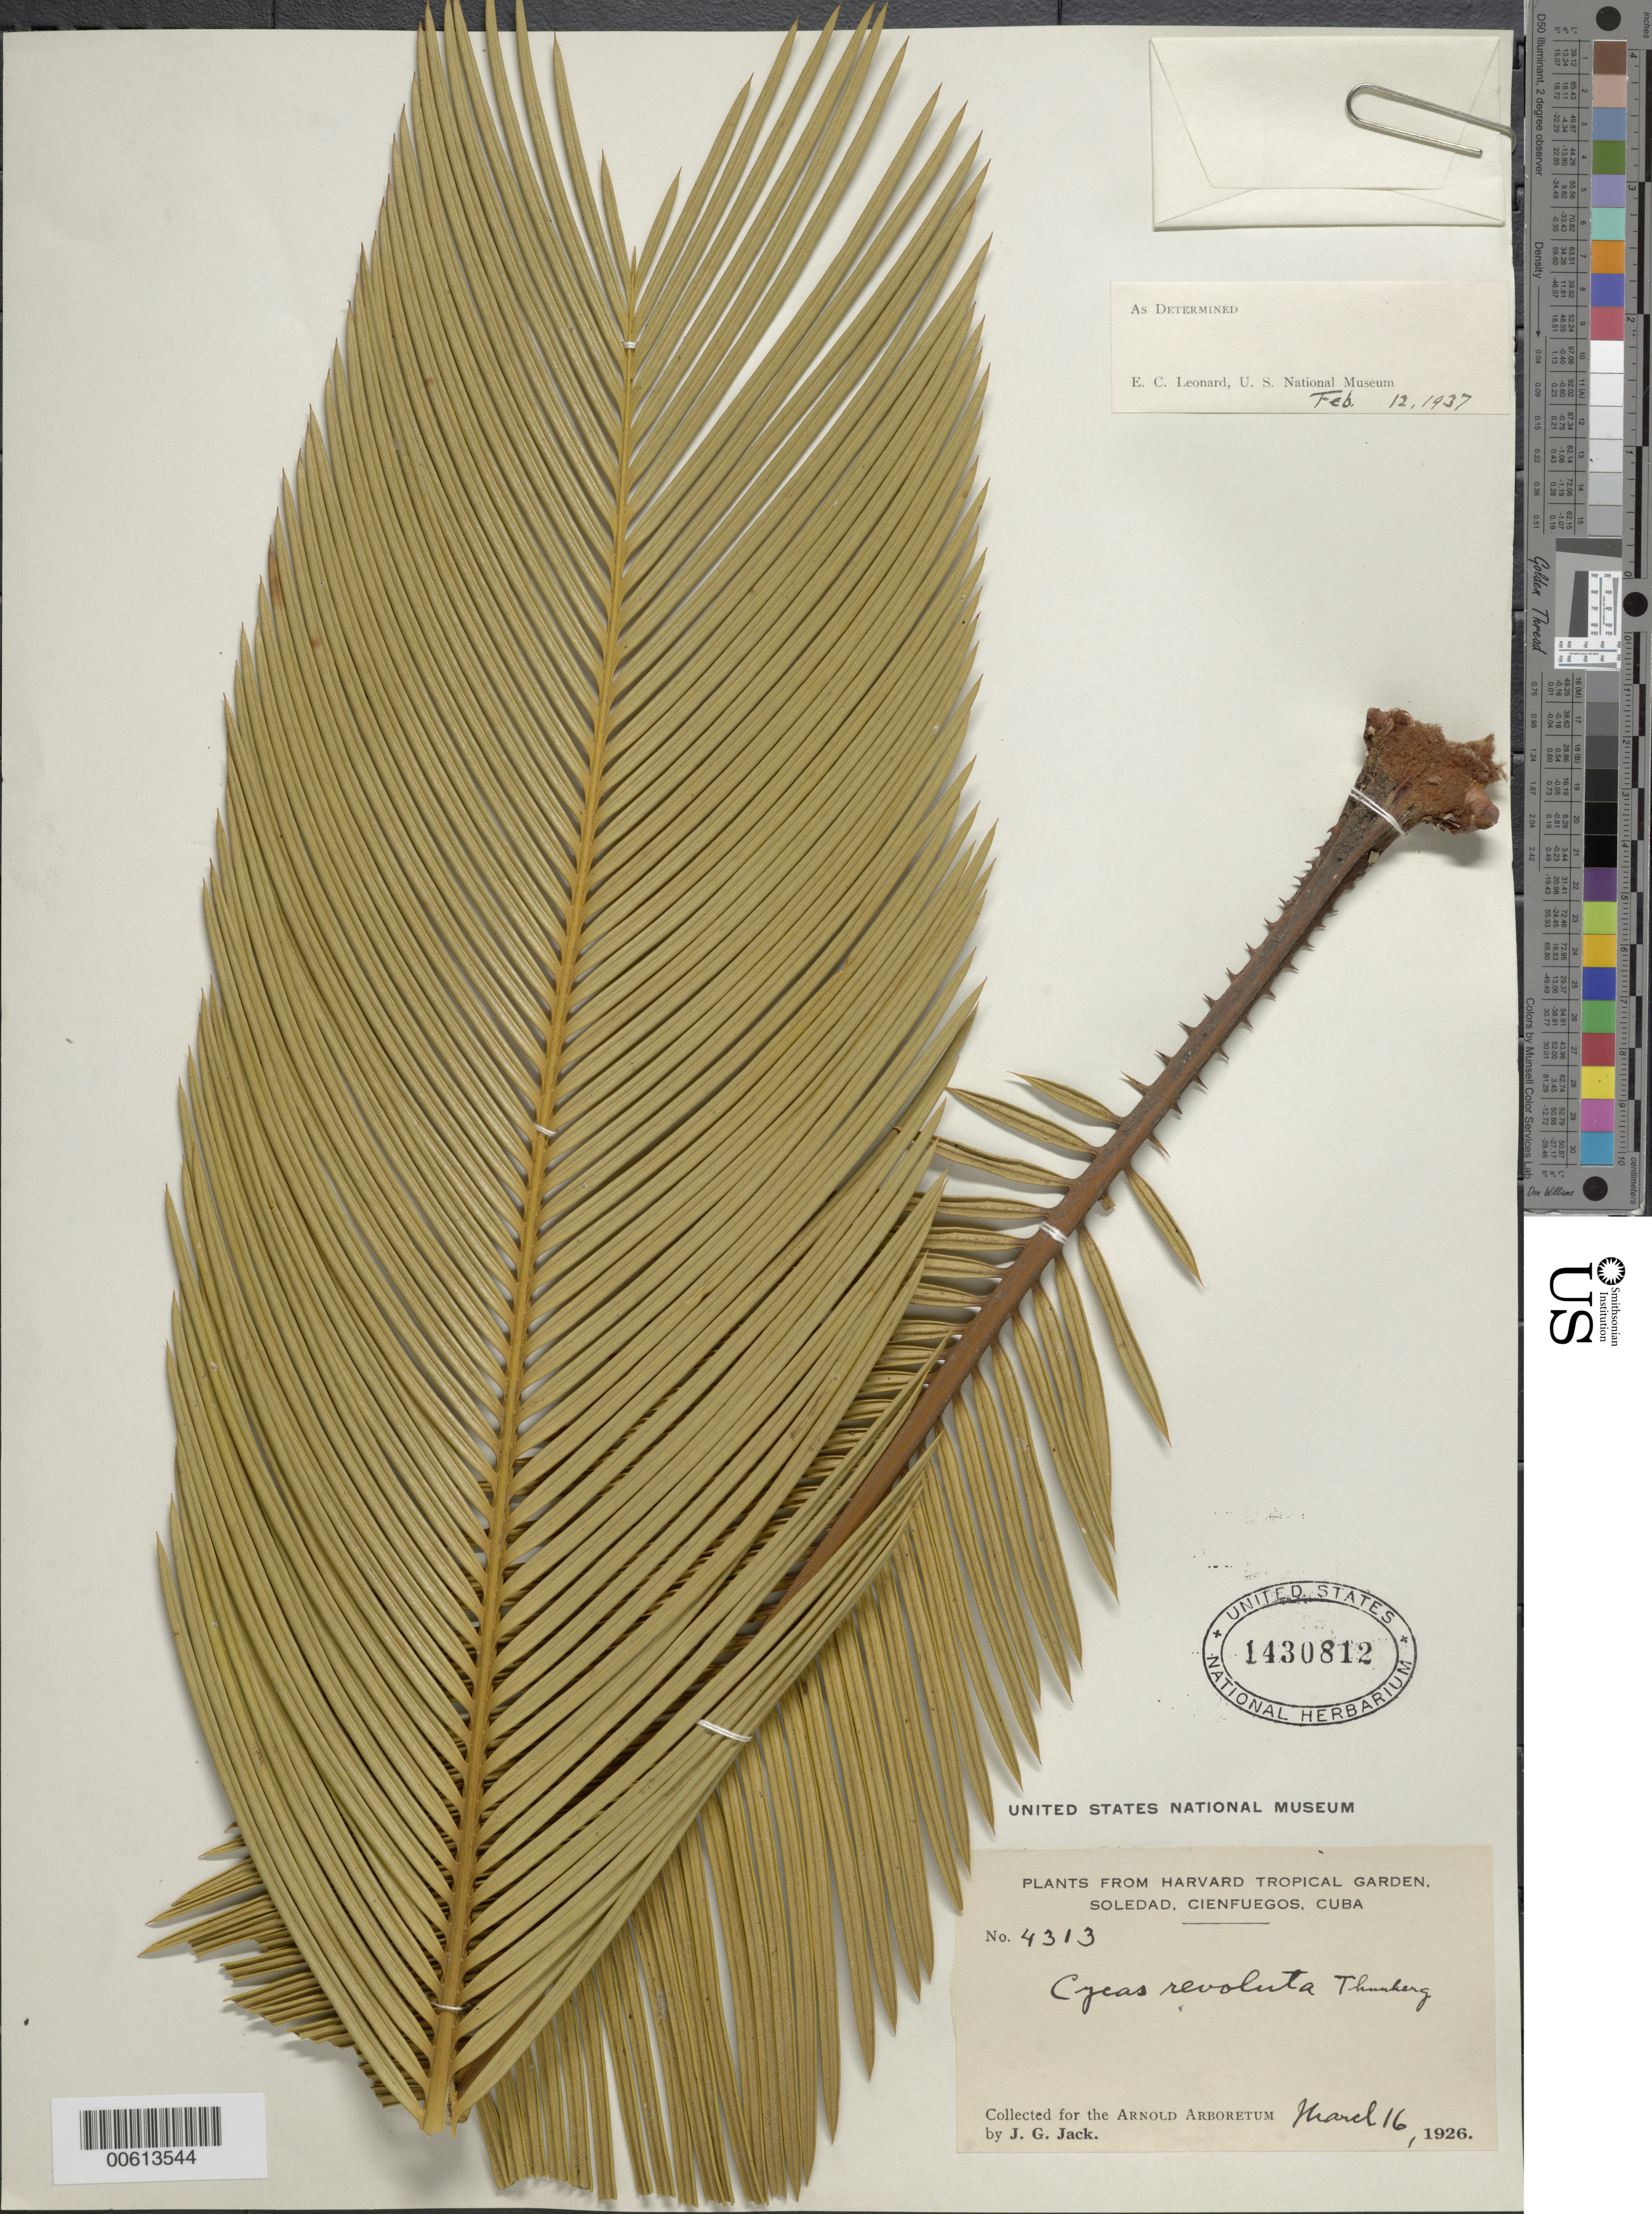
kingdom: Plantae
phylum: Tracheophyta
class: Cycadopsida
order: Cycadales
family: Cycadaceae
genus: Cycas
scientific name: Cycas revoluta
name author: Thunb.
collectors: J. G. Jack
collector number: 4313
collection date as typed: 16 Mar 1926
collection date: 1926-03-16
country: Cuba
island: Greater Antilles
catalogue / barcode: US 1430812